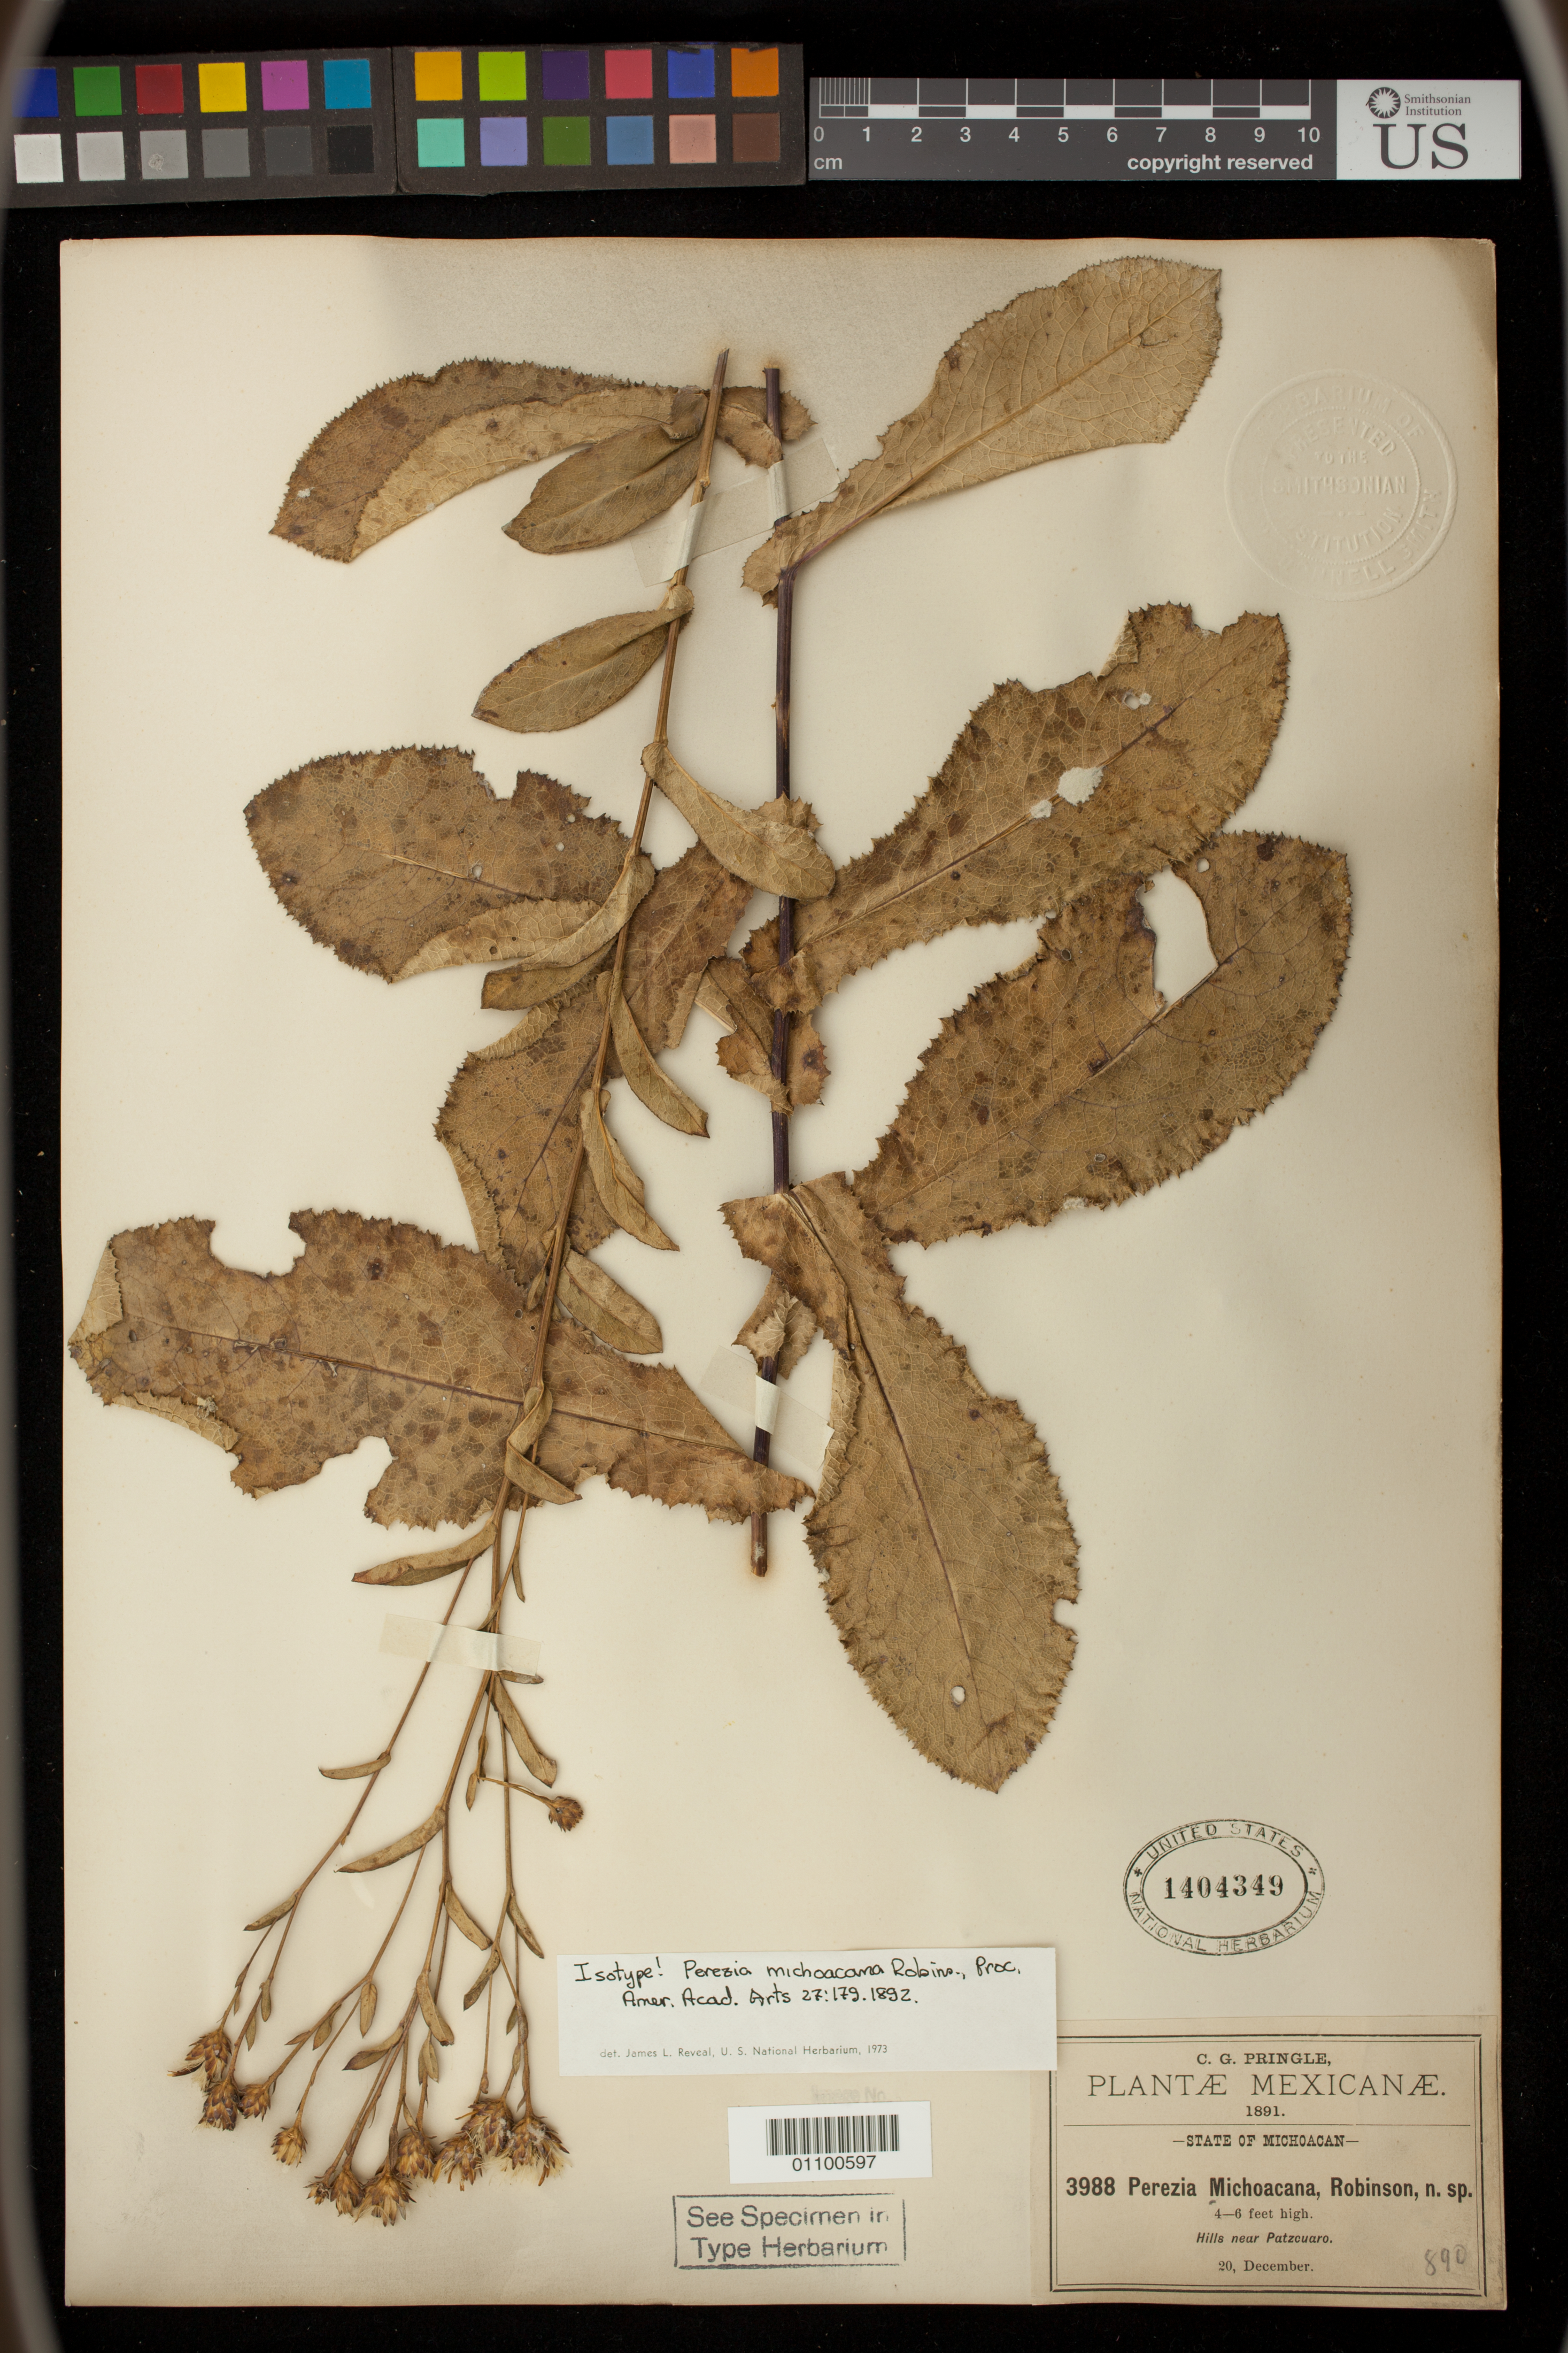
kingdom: Plantae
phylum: Tracheophyta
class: Magnoliopsida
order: Asterales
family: Asteraceae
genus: Perezia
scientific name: Perezia michoacana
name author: B.L. Rob.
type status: Isotype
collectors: C. G. Pringle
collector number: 3988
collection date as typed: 20 Dec 1891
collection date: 1891-12-20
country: Mexico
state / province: Michoacán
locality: Near Patzcuaro.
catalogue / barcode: US 1404349